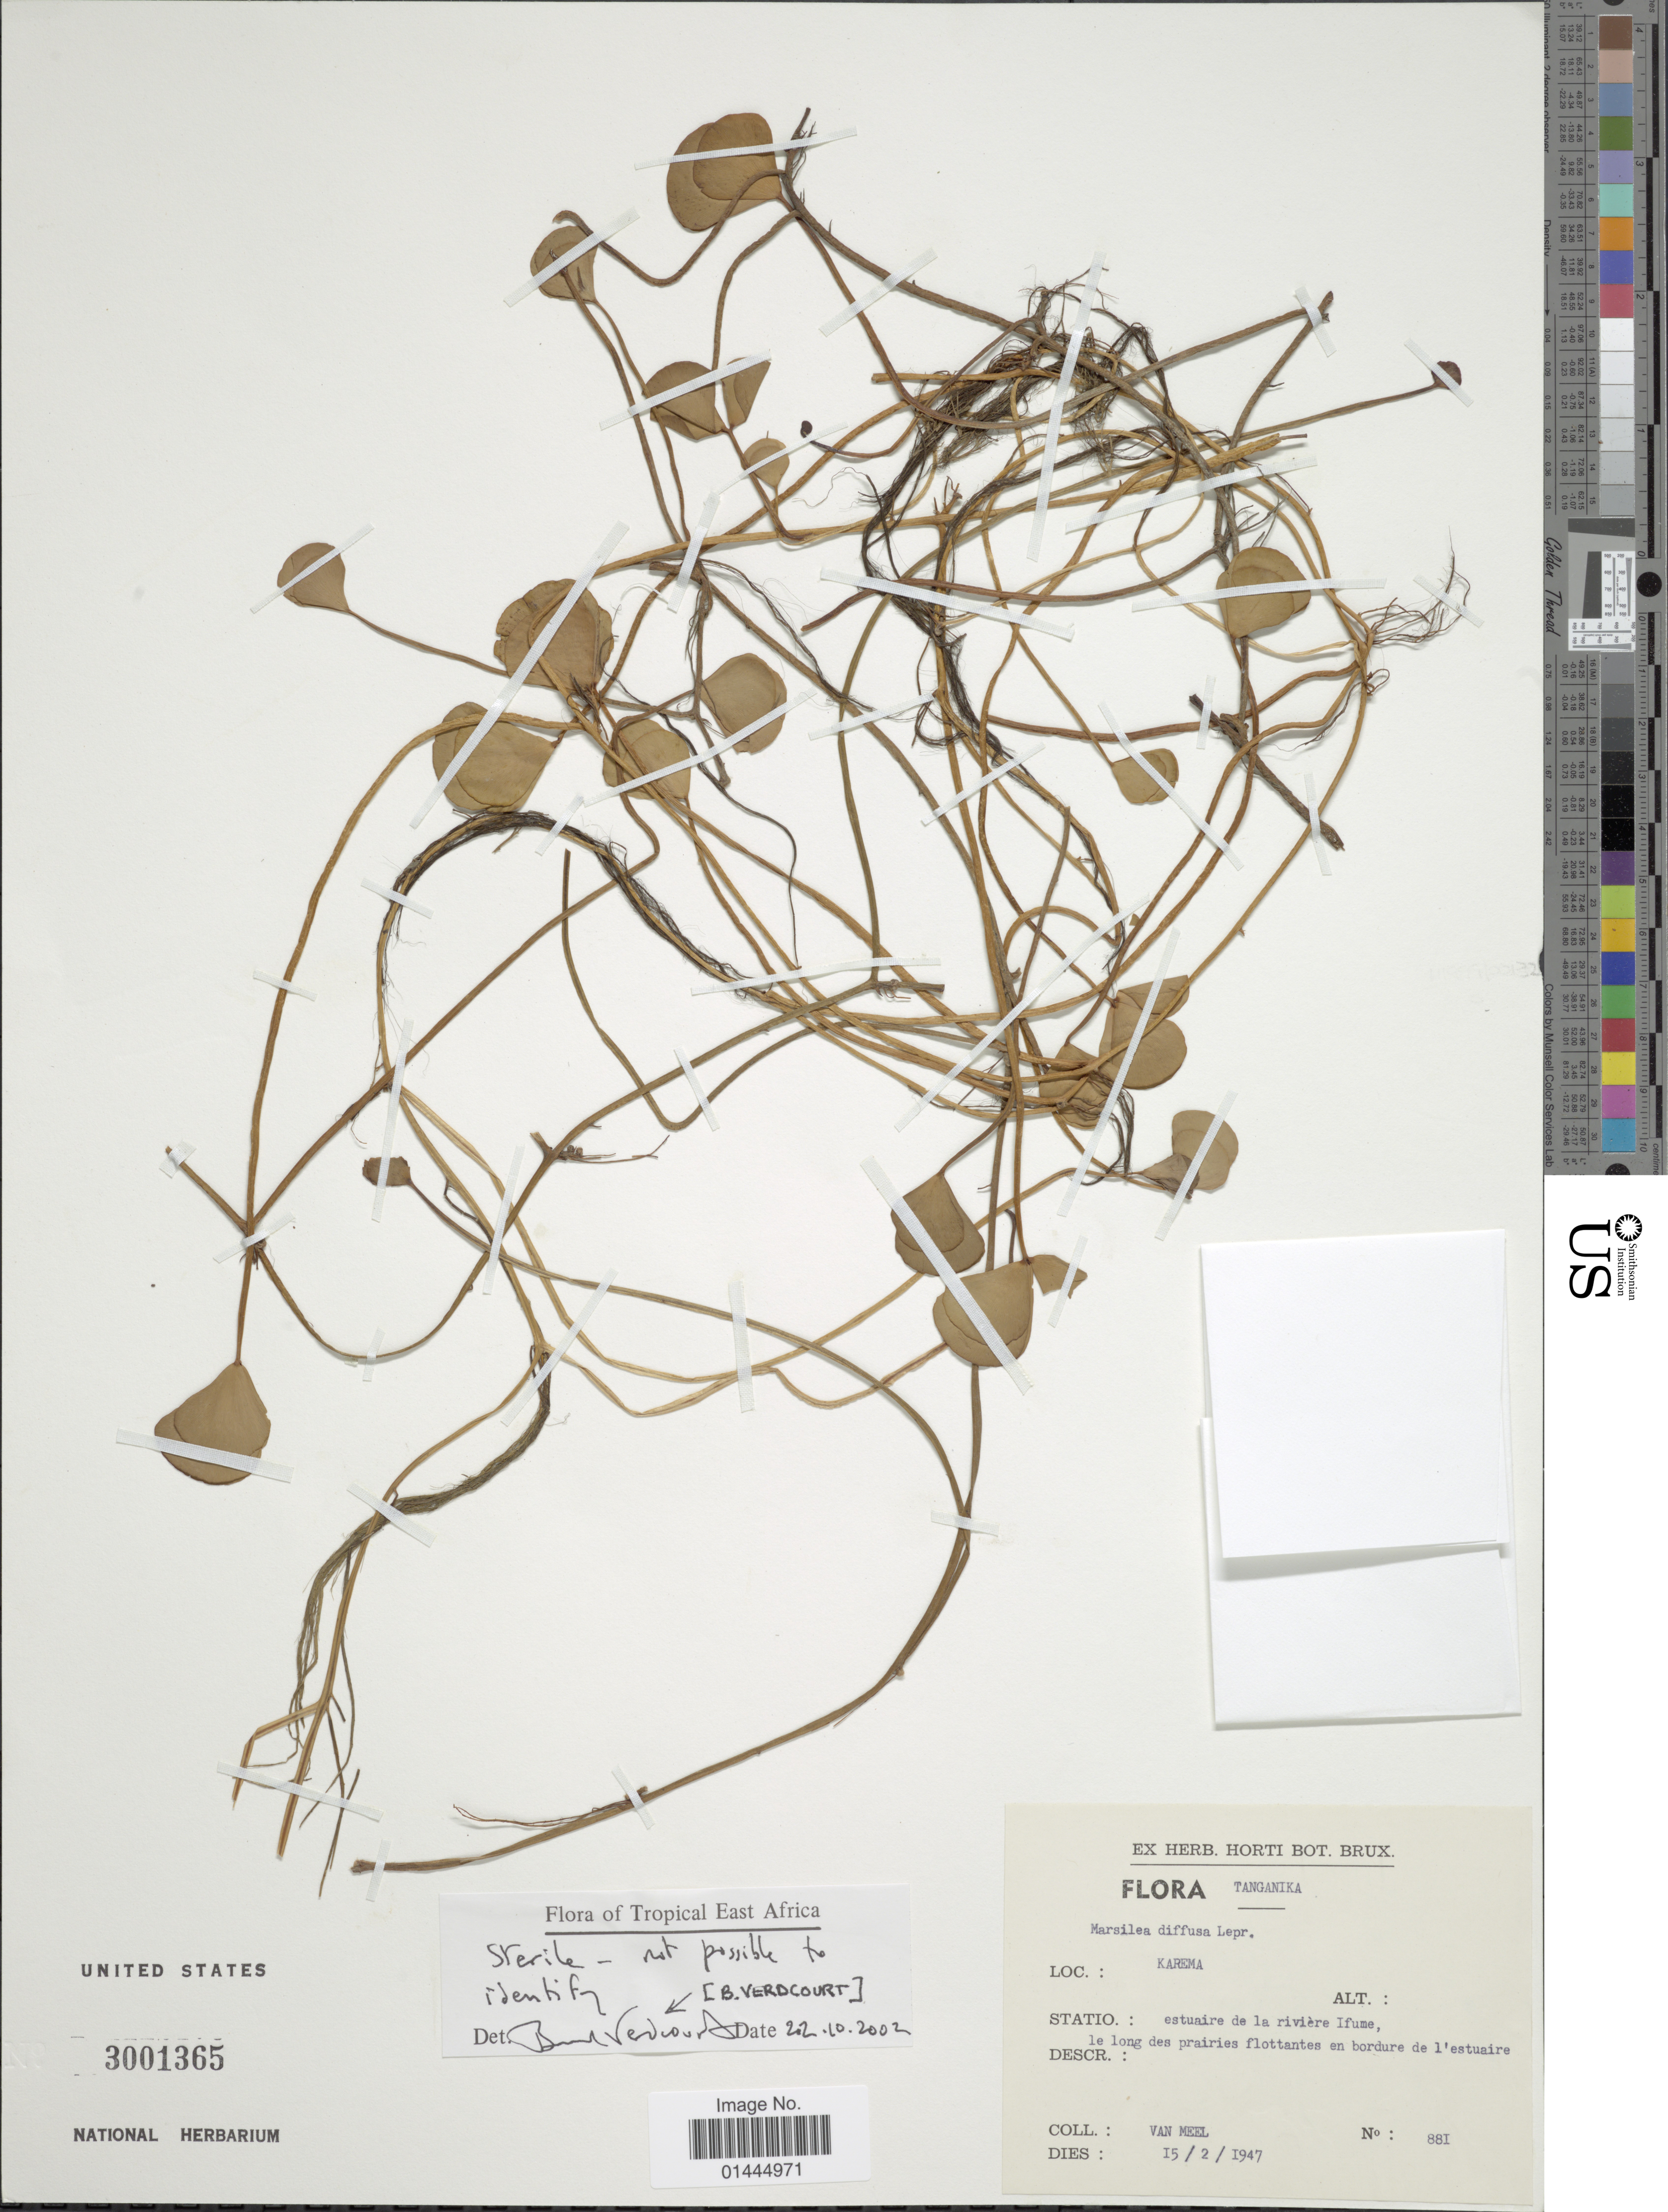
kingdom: Plantae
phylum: Tracheophyta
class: Polypodiopsida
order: Salviniales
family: Marsileaceae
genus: Marsilea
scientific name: Marsilea diffusa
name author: Lepr. ex A. Braun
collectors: Van Meel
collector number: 881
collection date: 1947-02-15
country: Tanzania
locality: Tanganika, Karema, Statio.: estuaire de la riviere Ifume, le long des prairies flottantes en bordure de l'estuaire.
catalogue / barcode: US 3001365